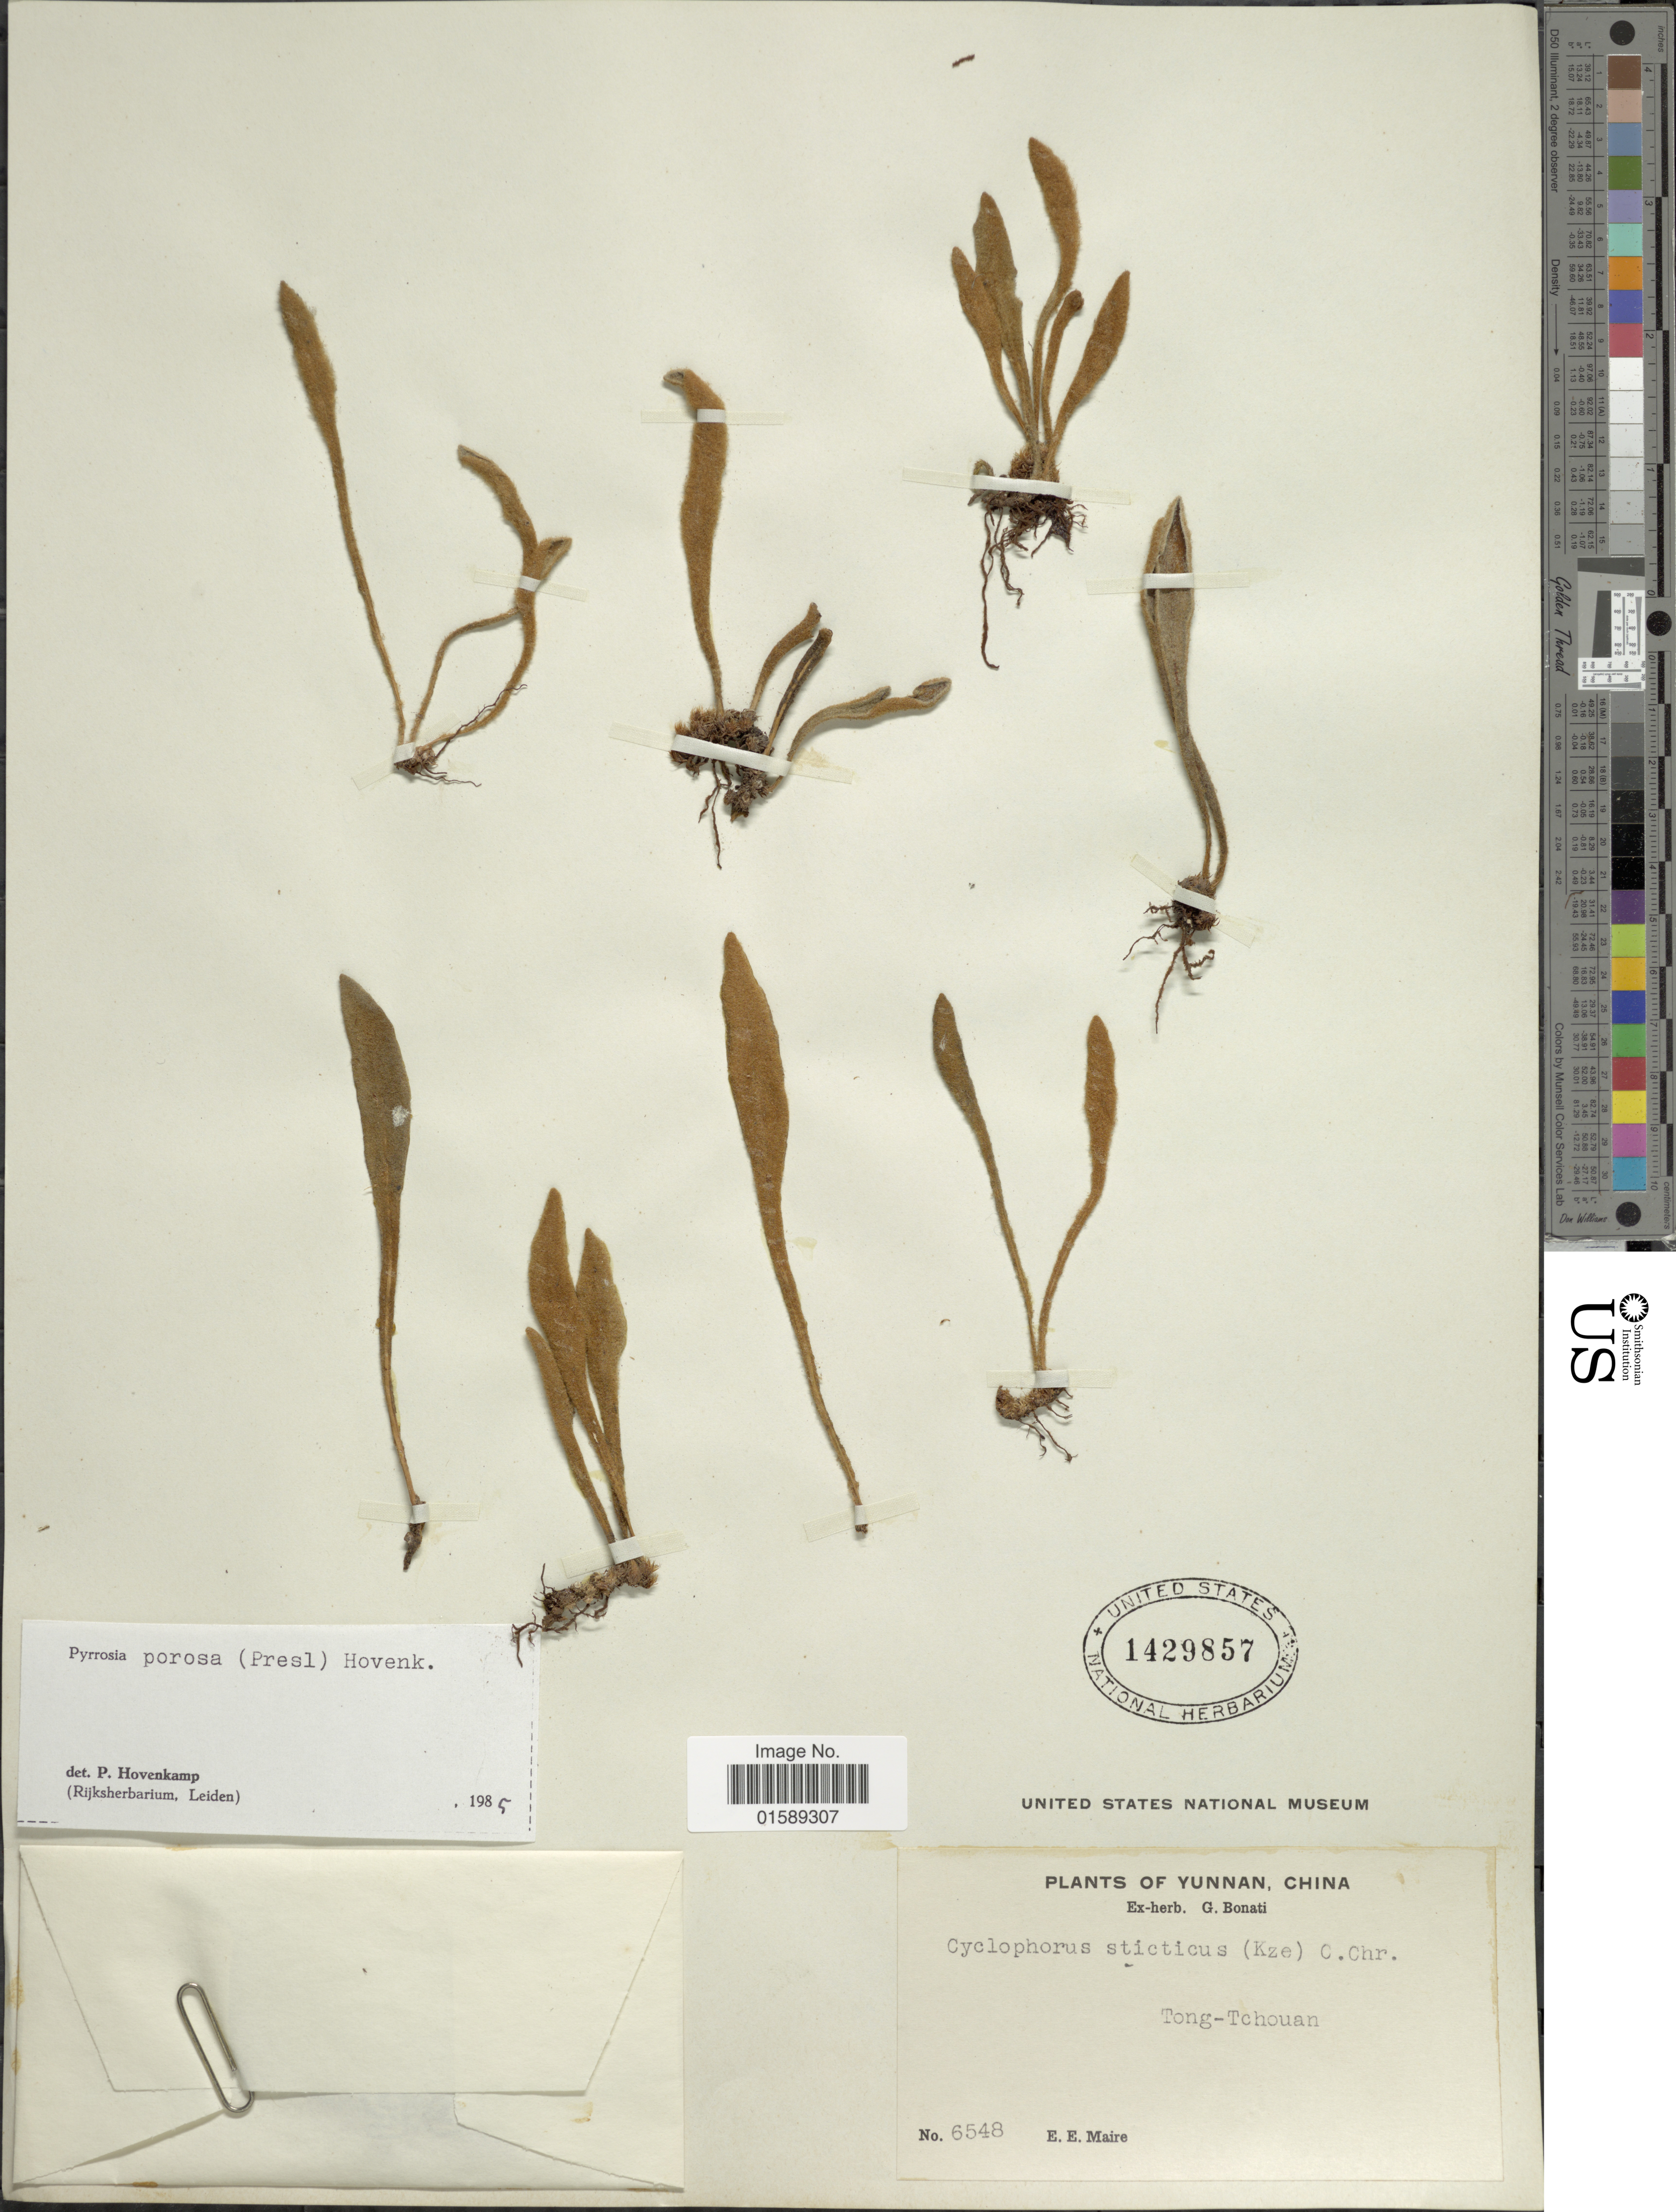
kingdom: Plantae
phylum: Tracheophyta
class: Polypodiopsida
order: Polypodiales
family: Polypodiaceae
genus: Pyrrosia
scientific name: Pyrrosia porosa var. porosa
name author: (C. Presl) Hovenkamp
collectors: E. E. Maire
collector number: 6548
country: China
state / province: Yunnan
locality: Yunnan, tong-Tchouan.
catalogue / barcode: US 1429857